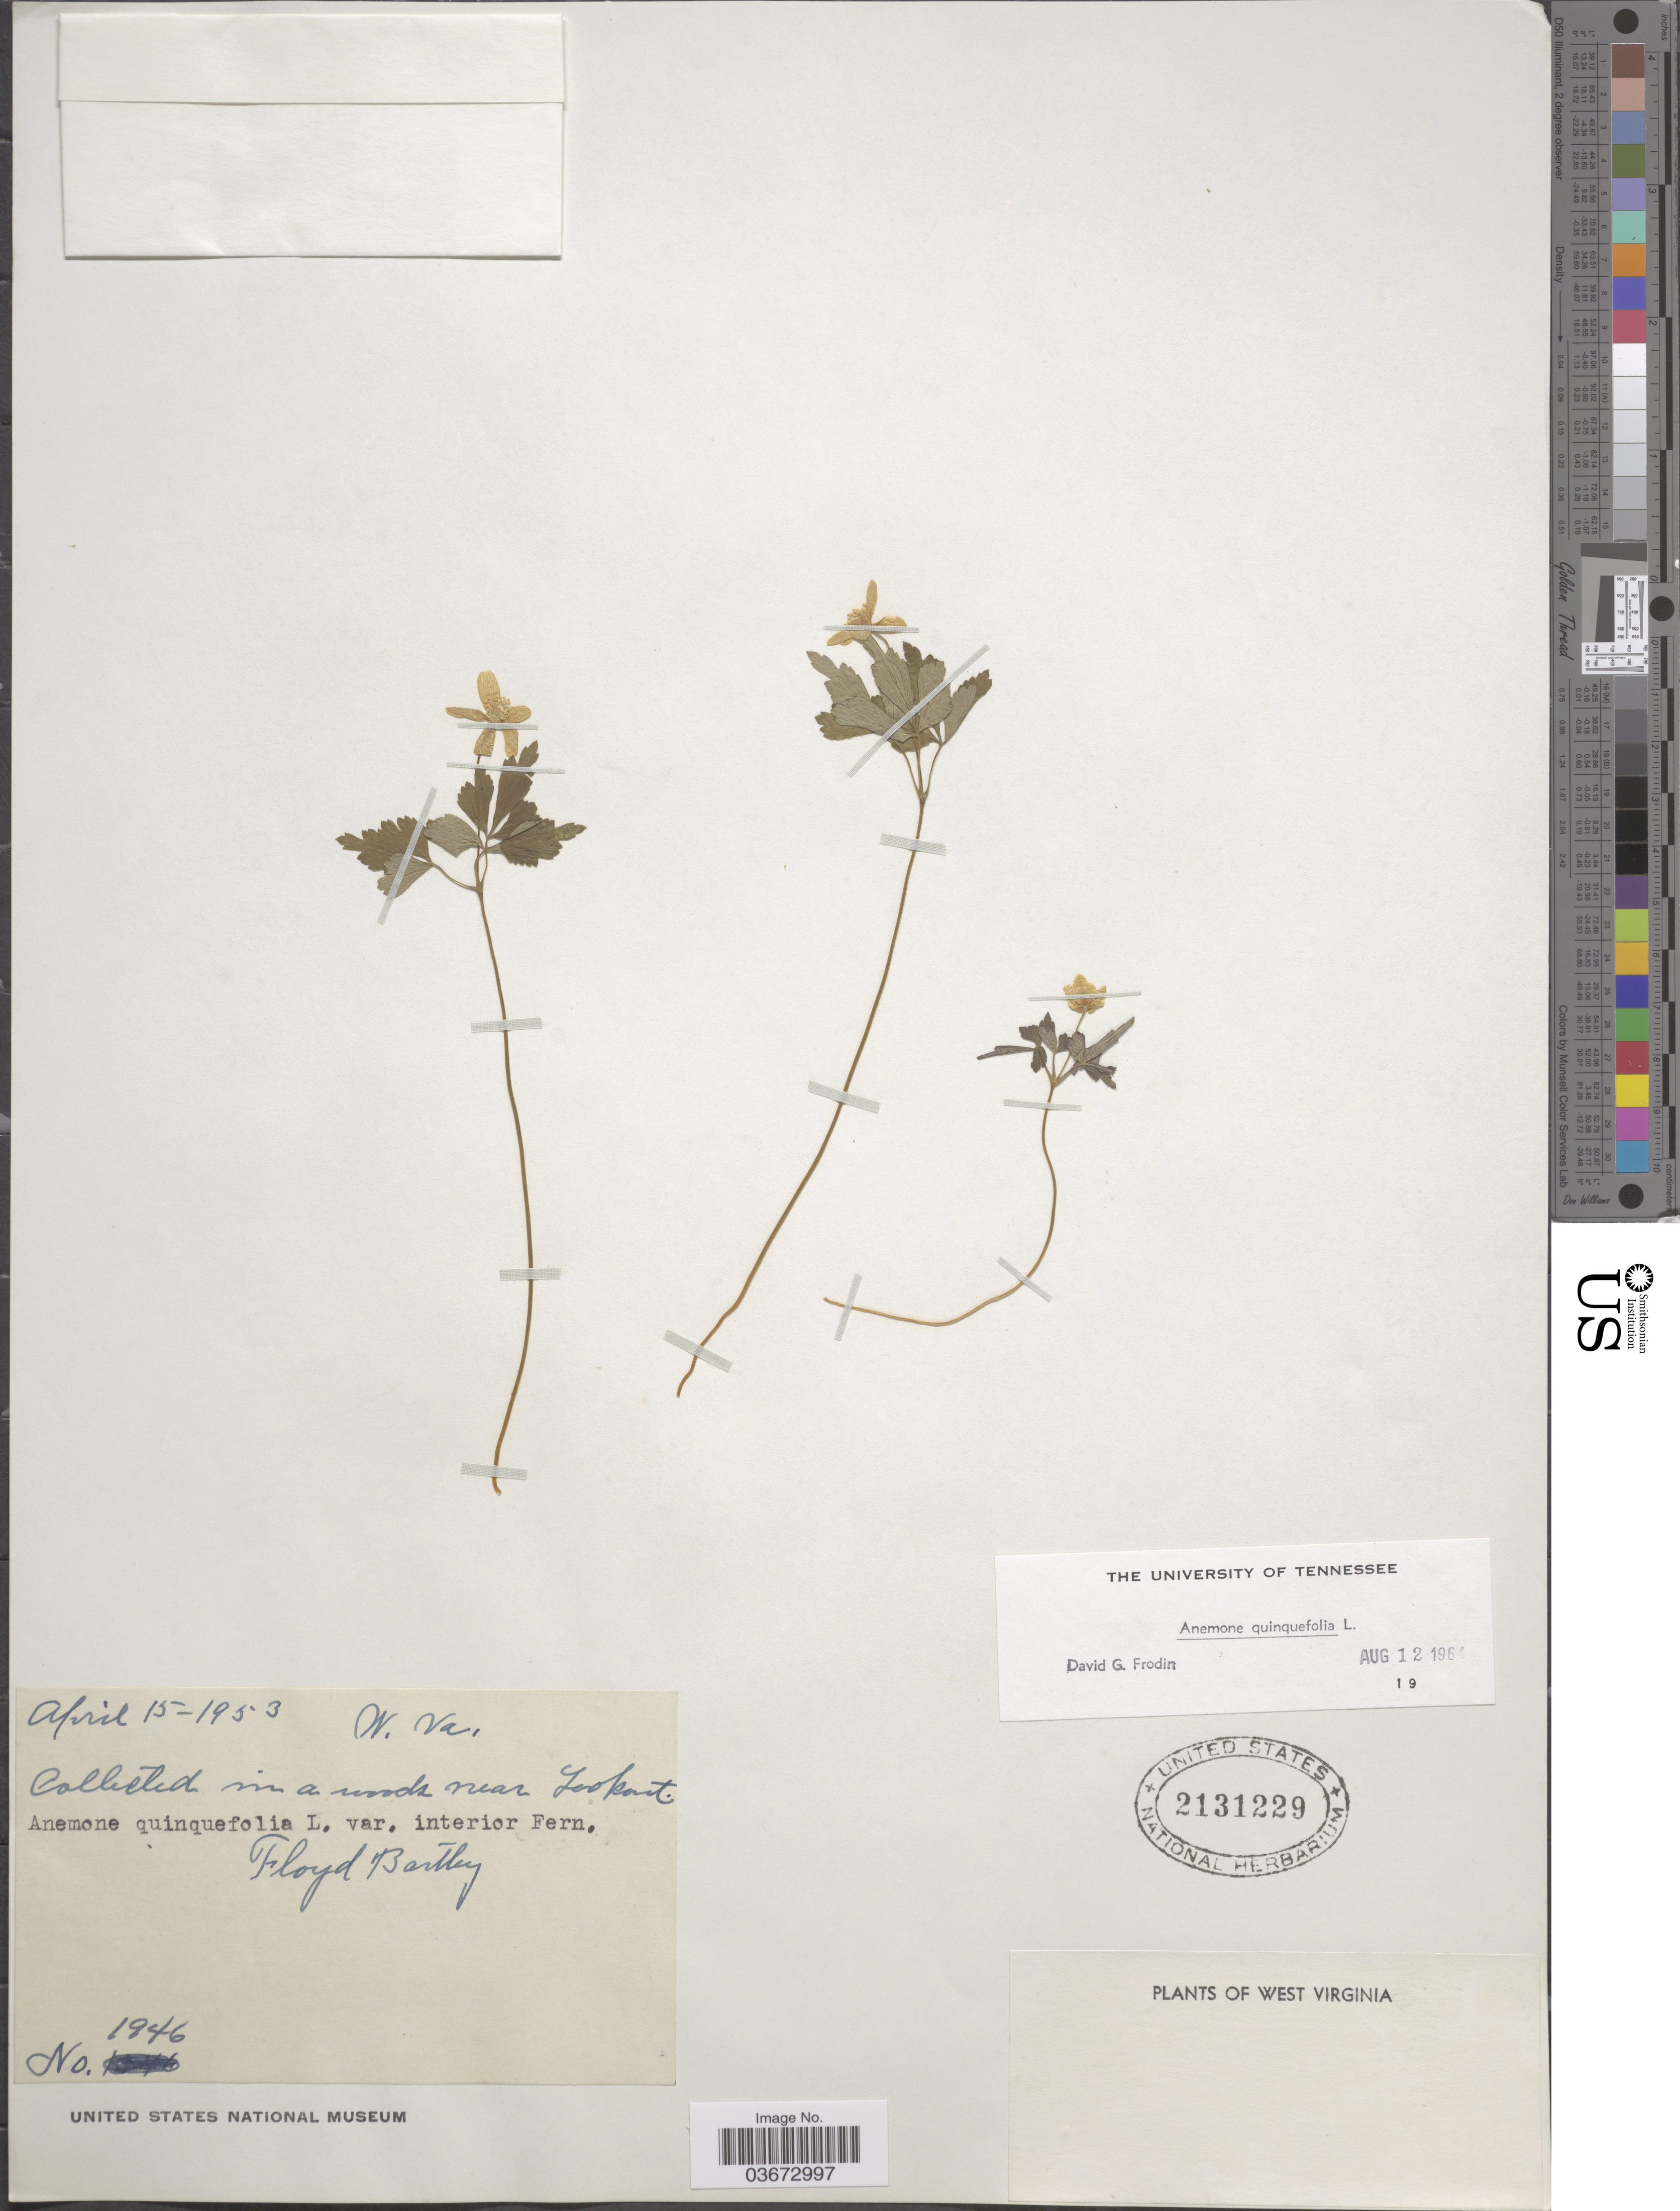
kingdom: Plantae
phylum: Tracheophyta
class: Magnoliopsida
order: Ranunculales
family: Ranunculaceae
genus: Anemone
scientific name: Anemone quinquefolia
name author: L.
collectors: F. Bartley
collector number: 1946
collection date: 1953-04-15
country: United States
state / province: West Virginia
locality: Near Lookout.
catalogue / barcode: US 2131229